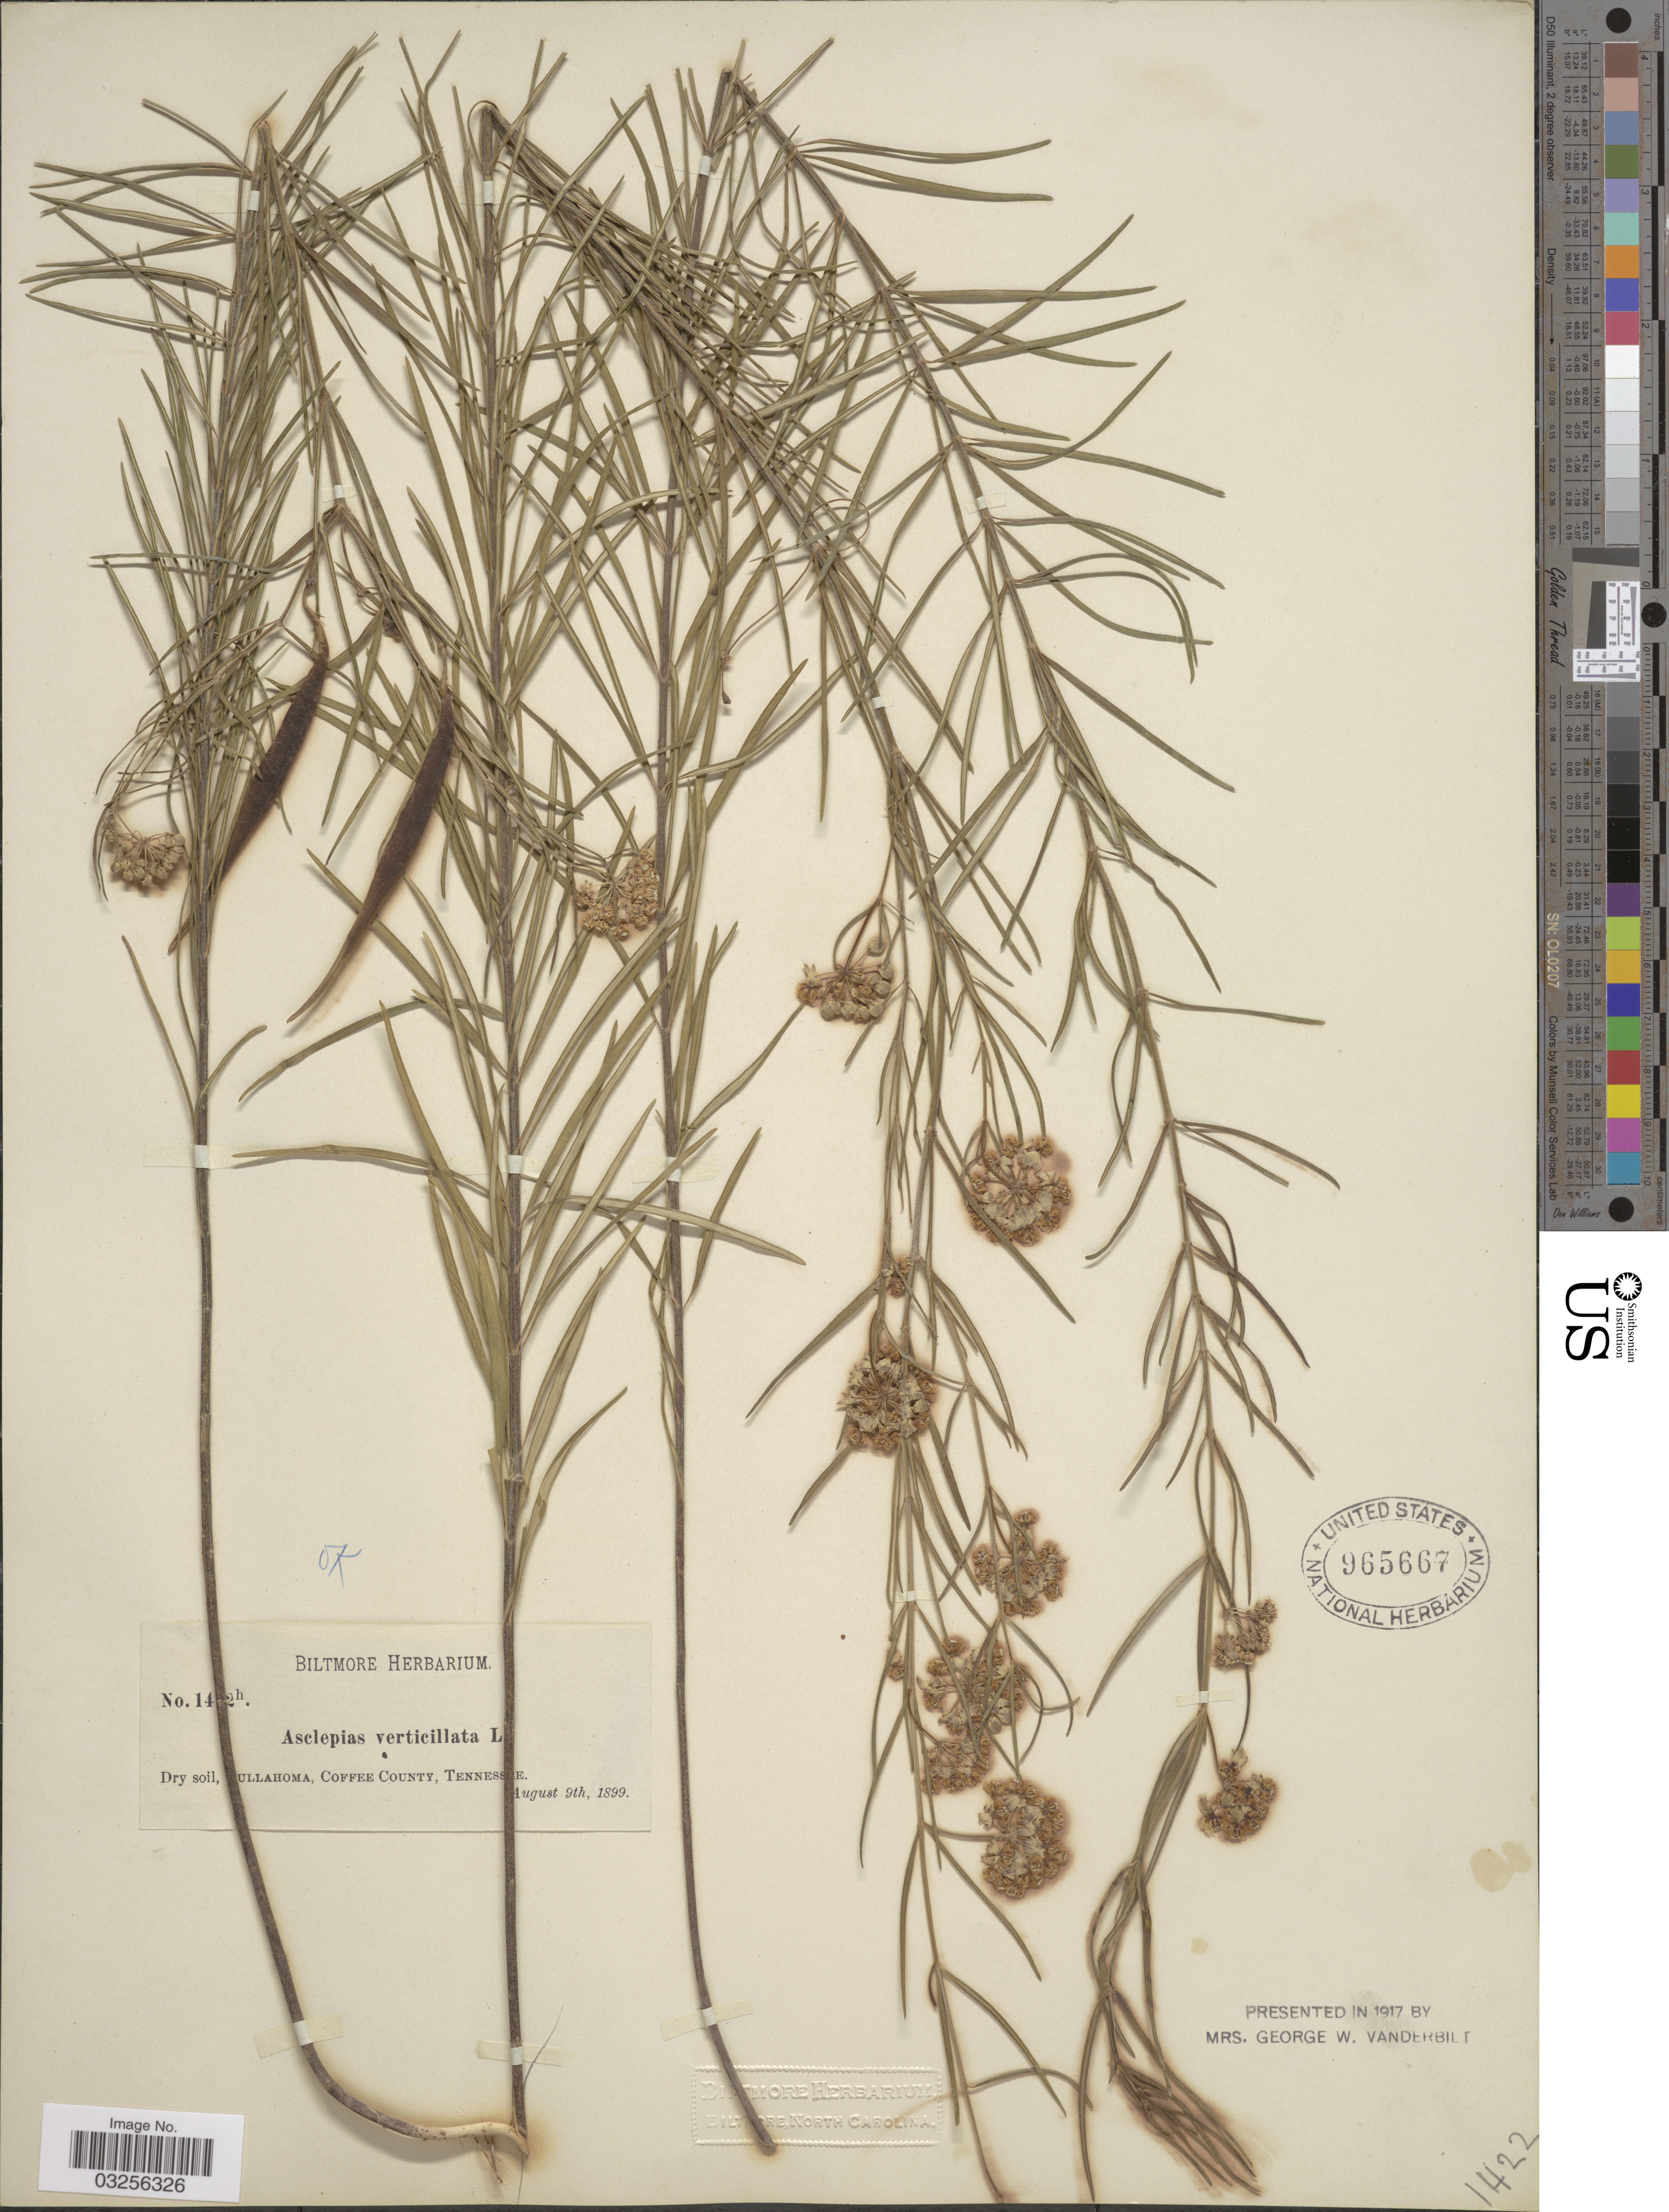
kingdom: Plantae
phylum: Tracheophyta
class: Magnoliopsida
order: Gentianales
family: Apocynaceae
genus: Asclepias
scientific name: Asclepias verticillata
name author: L.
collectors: ex herb. Biltmore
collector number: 14!2h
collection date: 1899-08-09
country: United States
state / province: Tennessee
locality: Tullahoma, Coffee County.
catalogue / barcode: US 965667